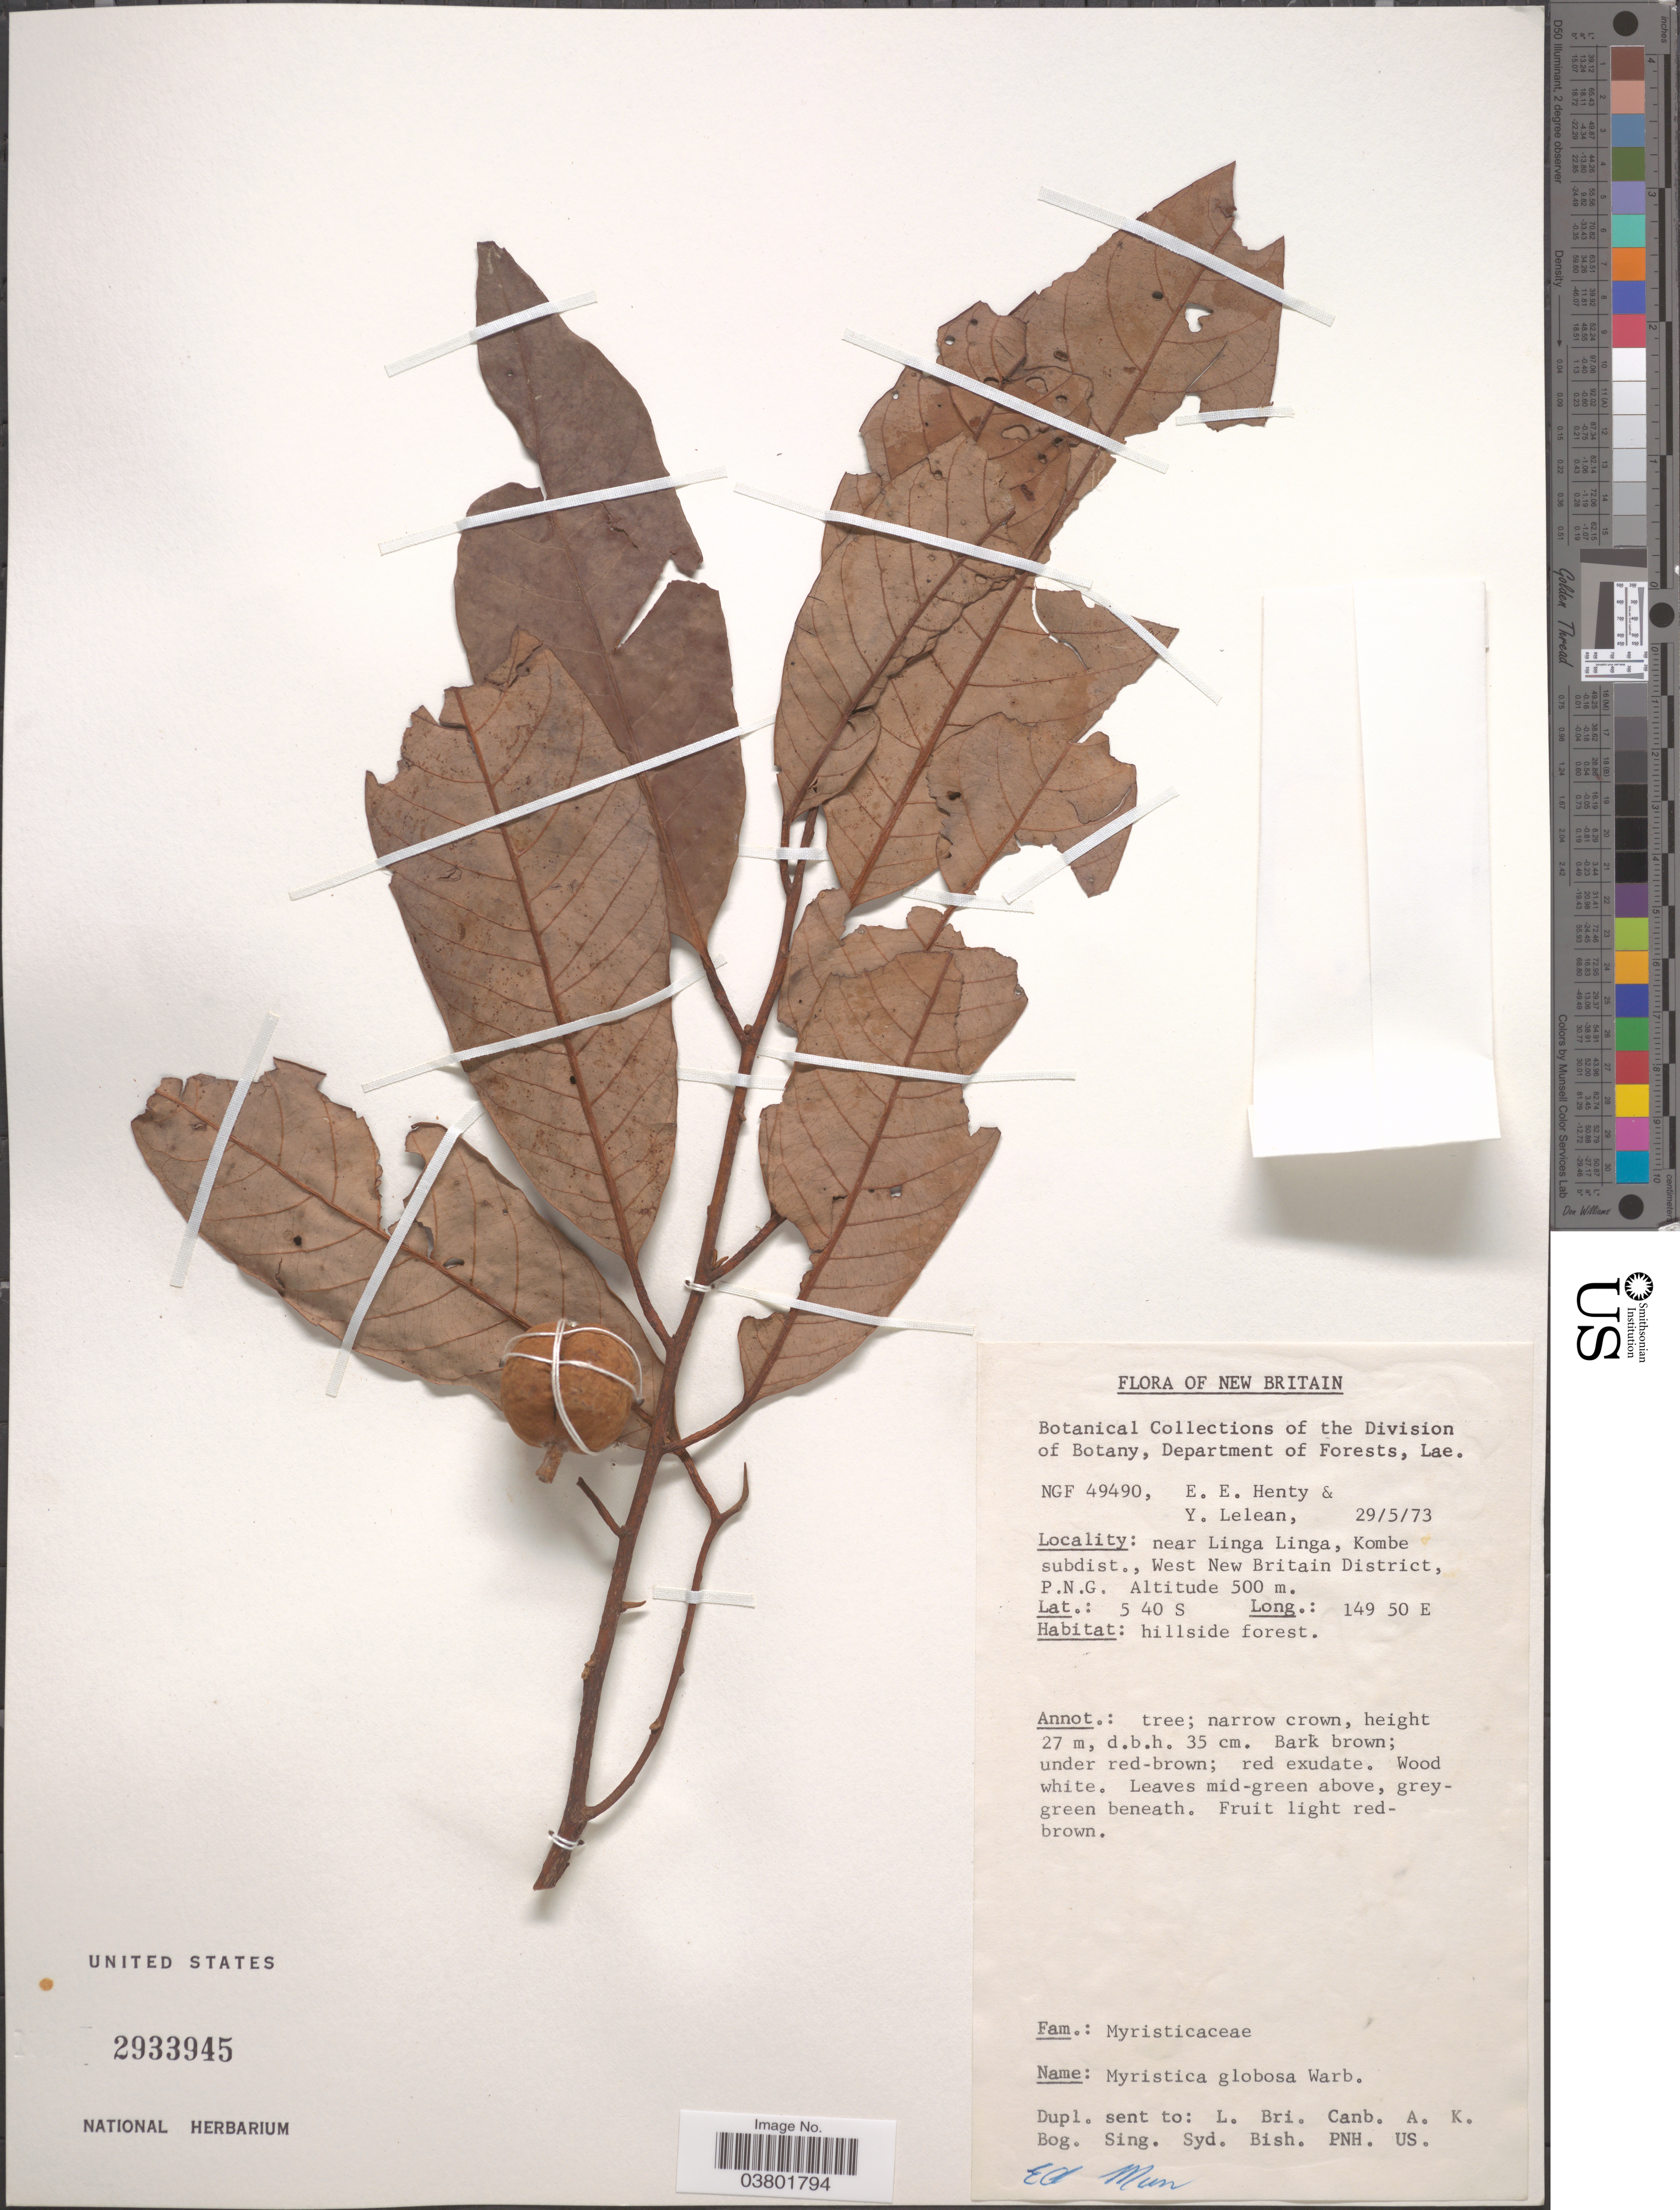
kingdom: Plantae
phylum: Tracheophyta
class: Magnoliopsida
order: Magnoliales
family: Myristicaceae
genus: Myristica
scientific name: Myristica globosa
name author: Warb.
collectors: E. Henty & Y. Lelean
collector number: NGF49490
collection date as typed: Transcribed d/m/y: 29/5/73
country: Papua New Guinea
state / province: West New Britain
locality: New Britain. Near Linga Linga, Kombe subdist., West New Britain District.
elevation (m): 500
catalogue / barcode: US 2933945